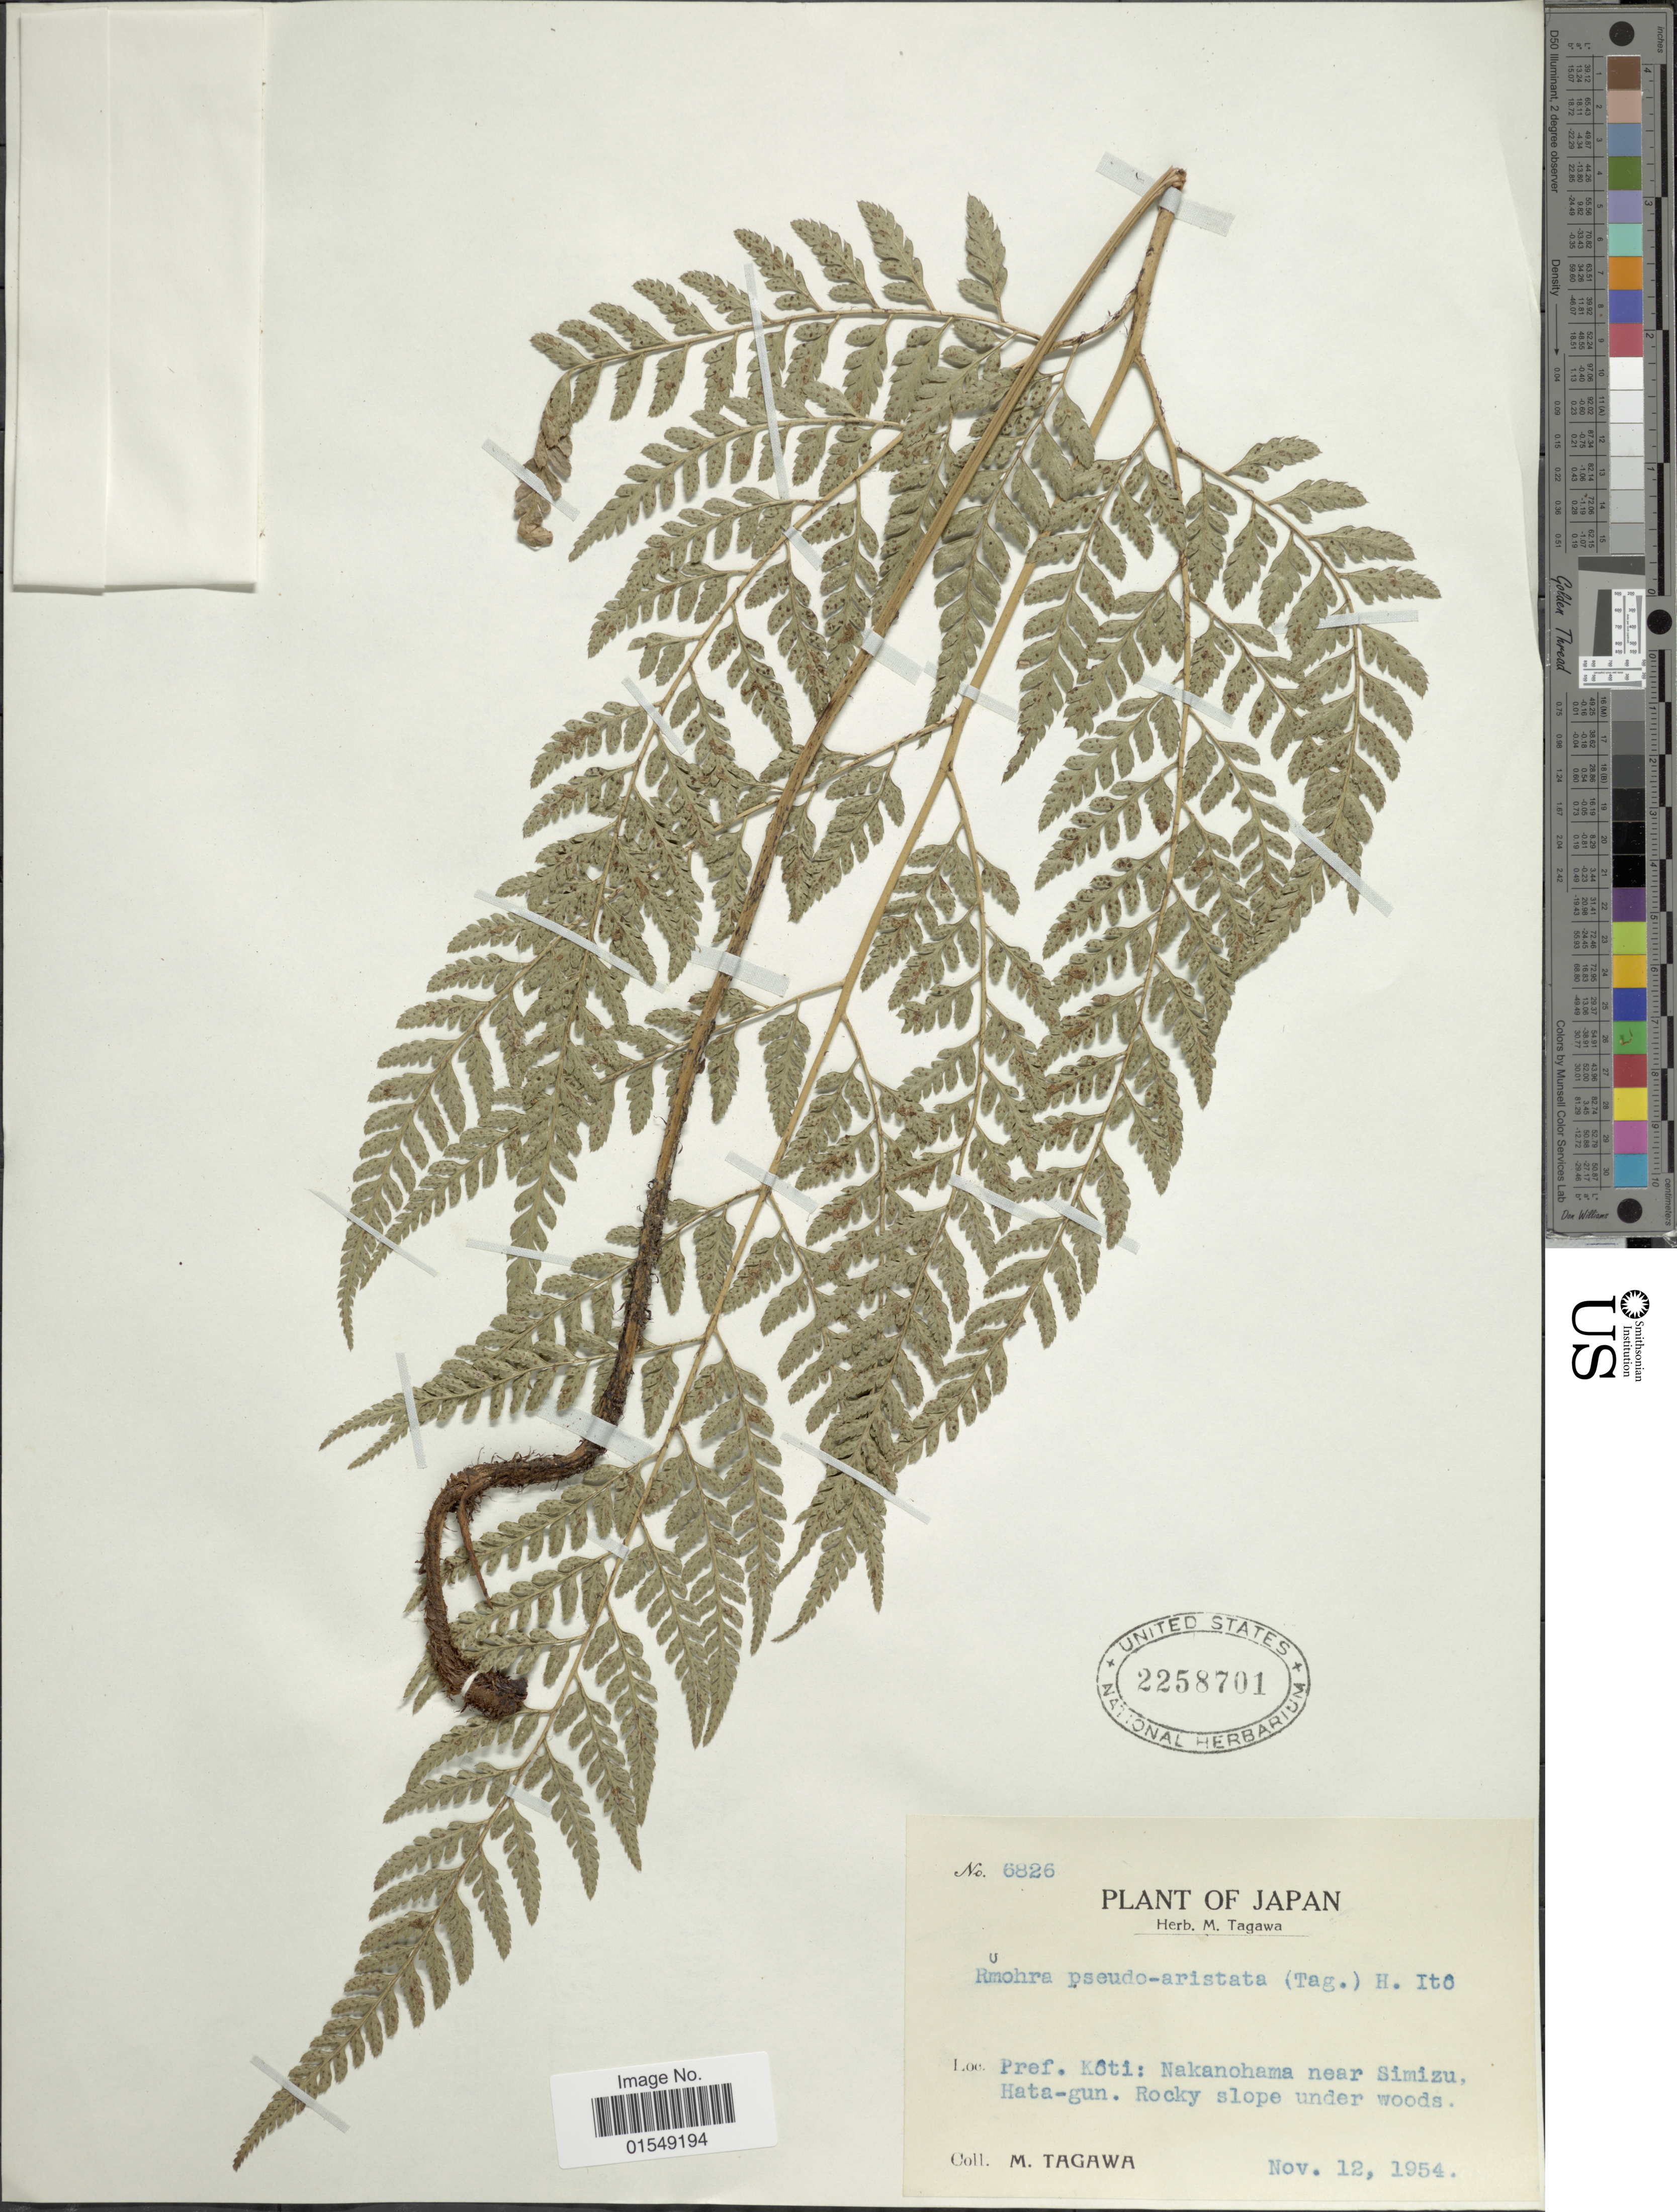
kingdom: Plantae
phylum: Tracheophyta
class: Polypodiopsida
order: Polypodiales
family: Dryopteridaceae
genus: Arachniodes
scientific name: Arachniodes pseudoaristata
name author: (Tagawa) Ohwi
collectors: M. Tagawa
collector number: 6826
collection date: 1954-11-12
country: Japan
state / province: Koti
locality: Pref. Kôti: Nakanohama near Simizu, Hata-gun.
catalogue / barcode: US 2258701